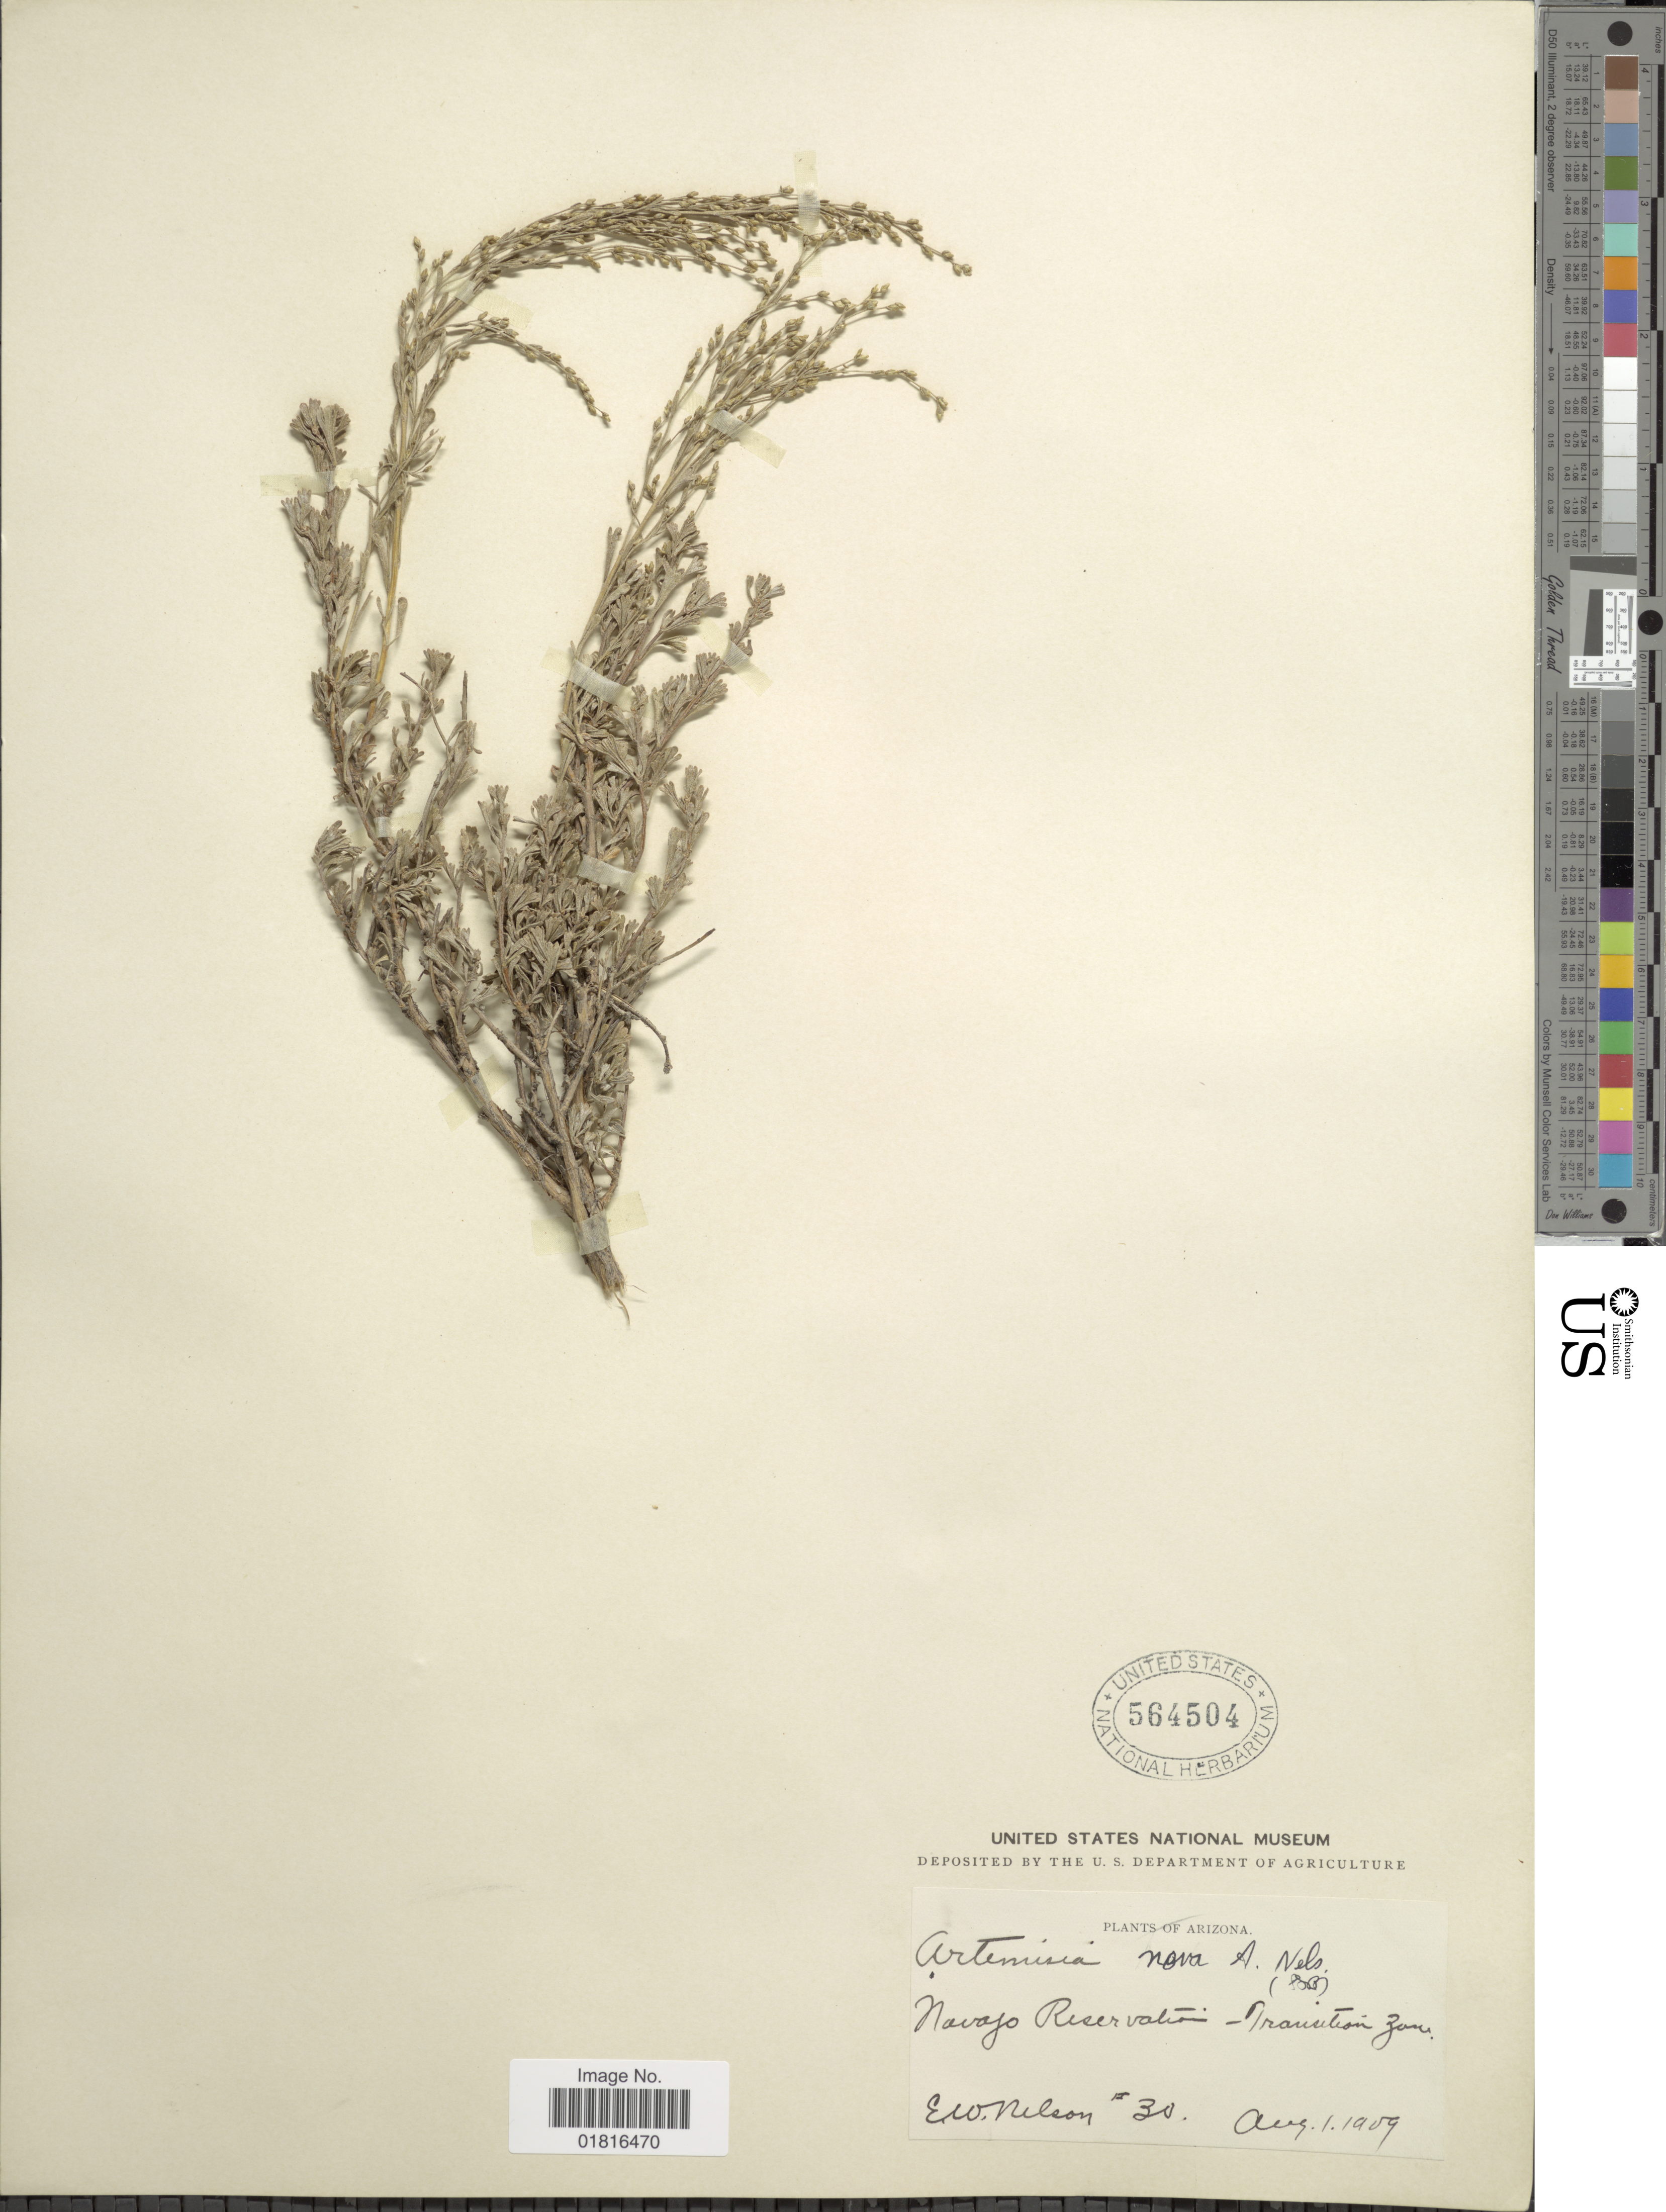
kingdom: Plantae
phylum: Tracheophyta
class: Magnoliopsida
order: Asterales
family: Asteraceae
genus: Artemisia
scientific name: Artemisia nova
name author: A. Nelson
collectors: E. W. Nelson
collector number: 30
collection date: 1909-08-01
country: United States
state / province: Arizona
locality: Navajo Reservation -Transition Zone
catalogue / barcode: US 564504